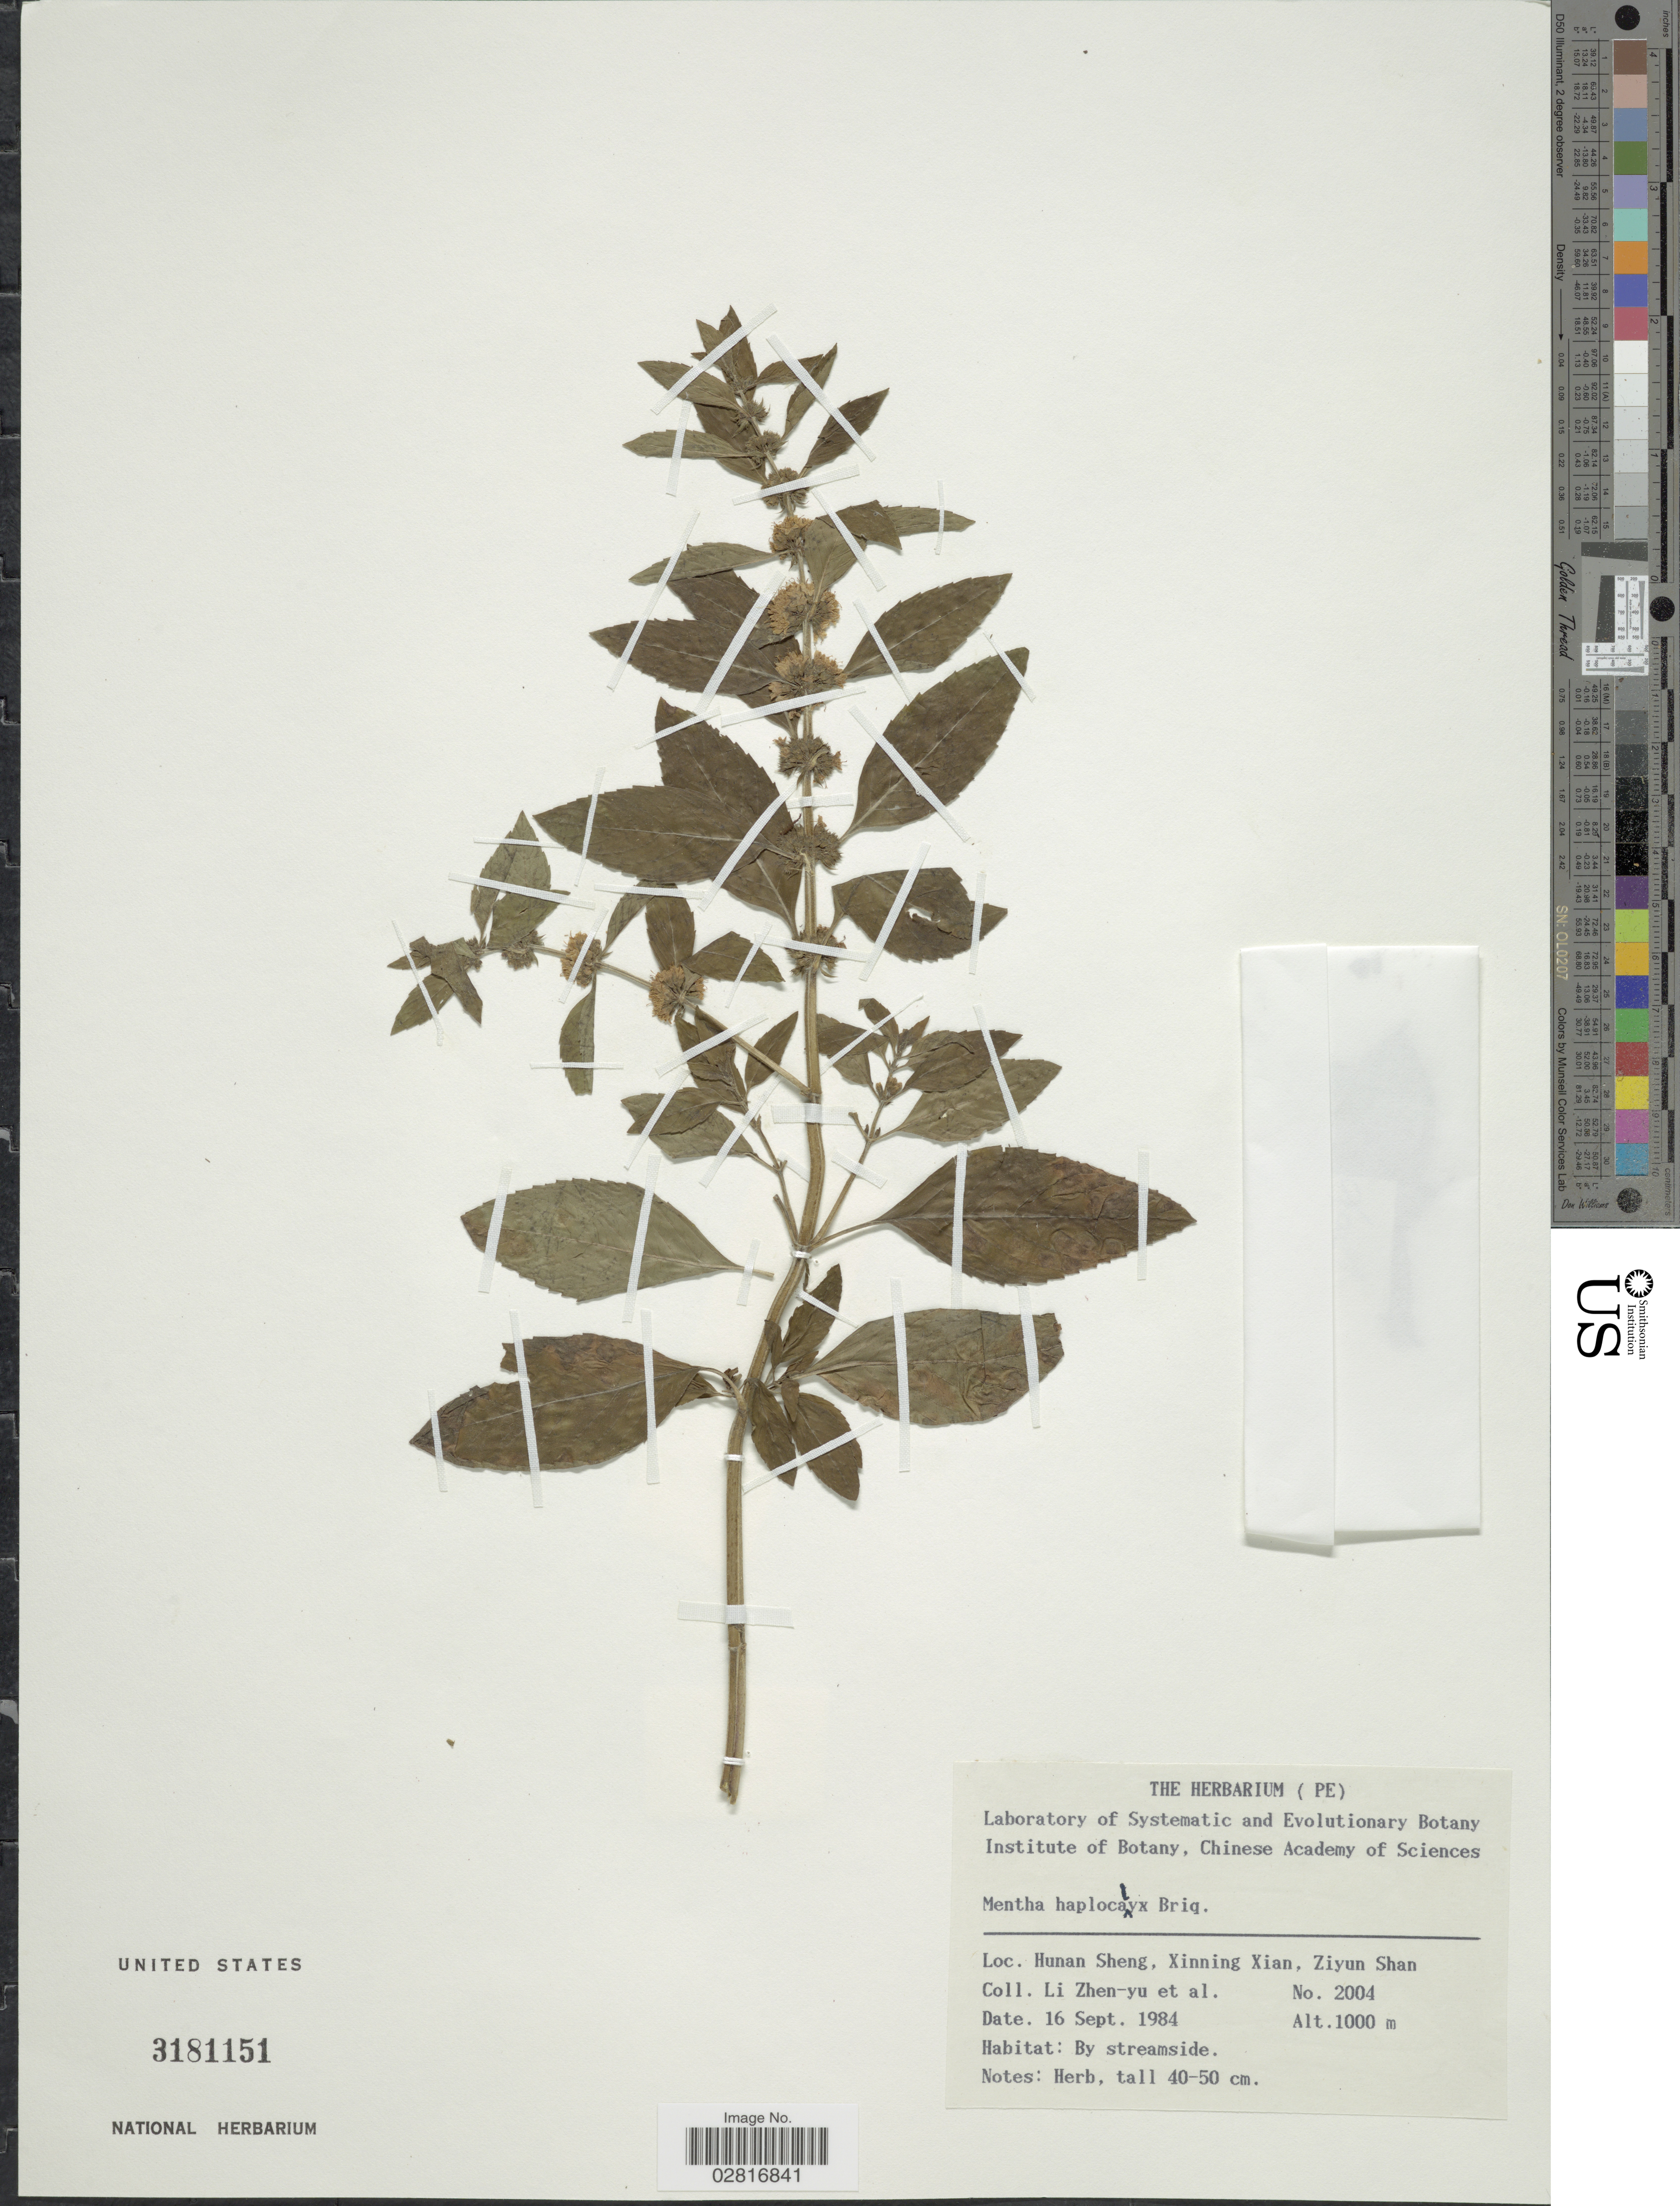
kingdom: Plantae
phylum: Tracheophyta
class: Magnoliopsida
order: Lamiales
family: Lamiaceae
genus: Mentha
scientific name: Mentha haplocalyx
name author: Briq.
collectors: Z. Y. Li & et al.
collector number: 2004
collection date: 1984-09-16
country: China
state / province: Hunan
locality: Hunan Sheng, Xinning Xian, Ziyun Shan.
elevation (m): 1000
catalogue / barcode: US 3181151